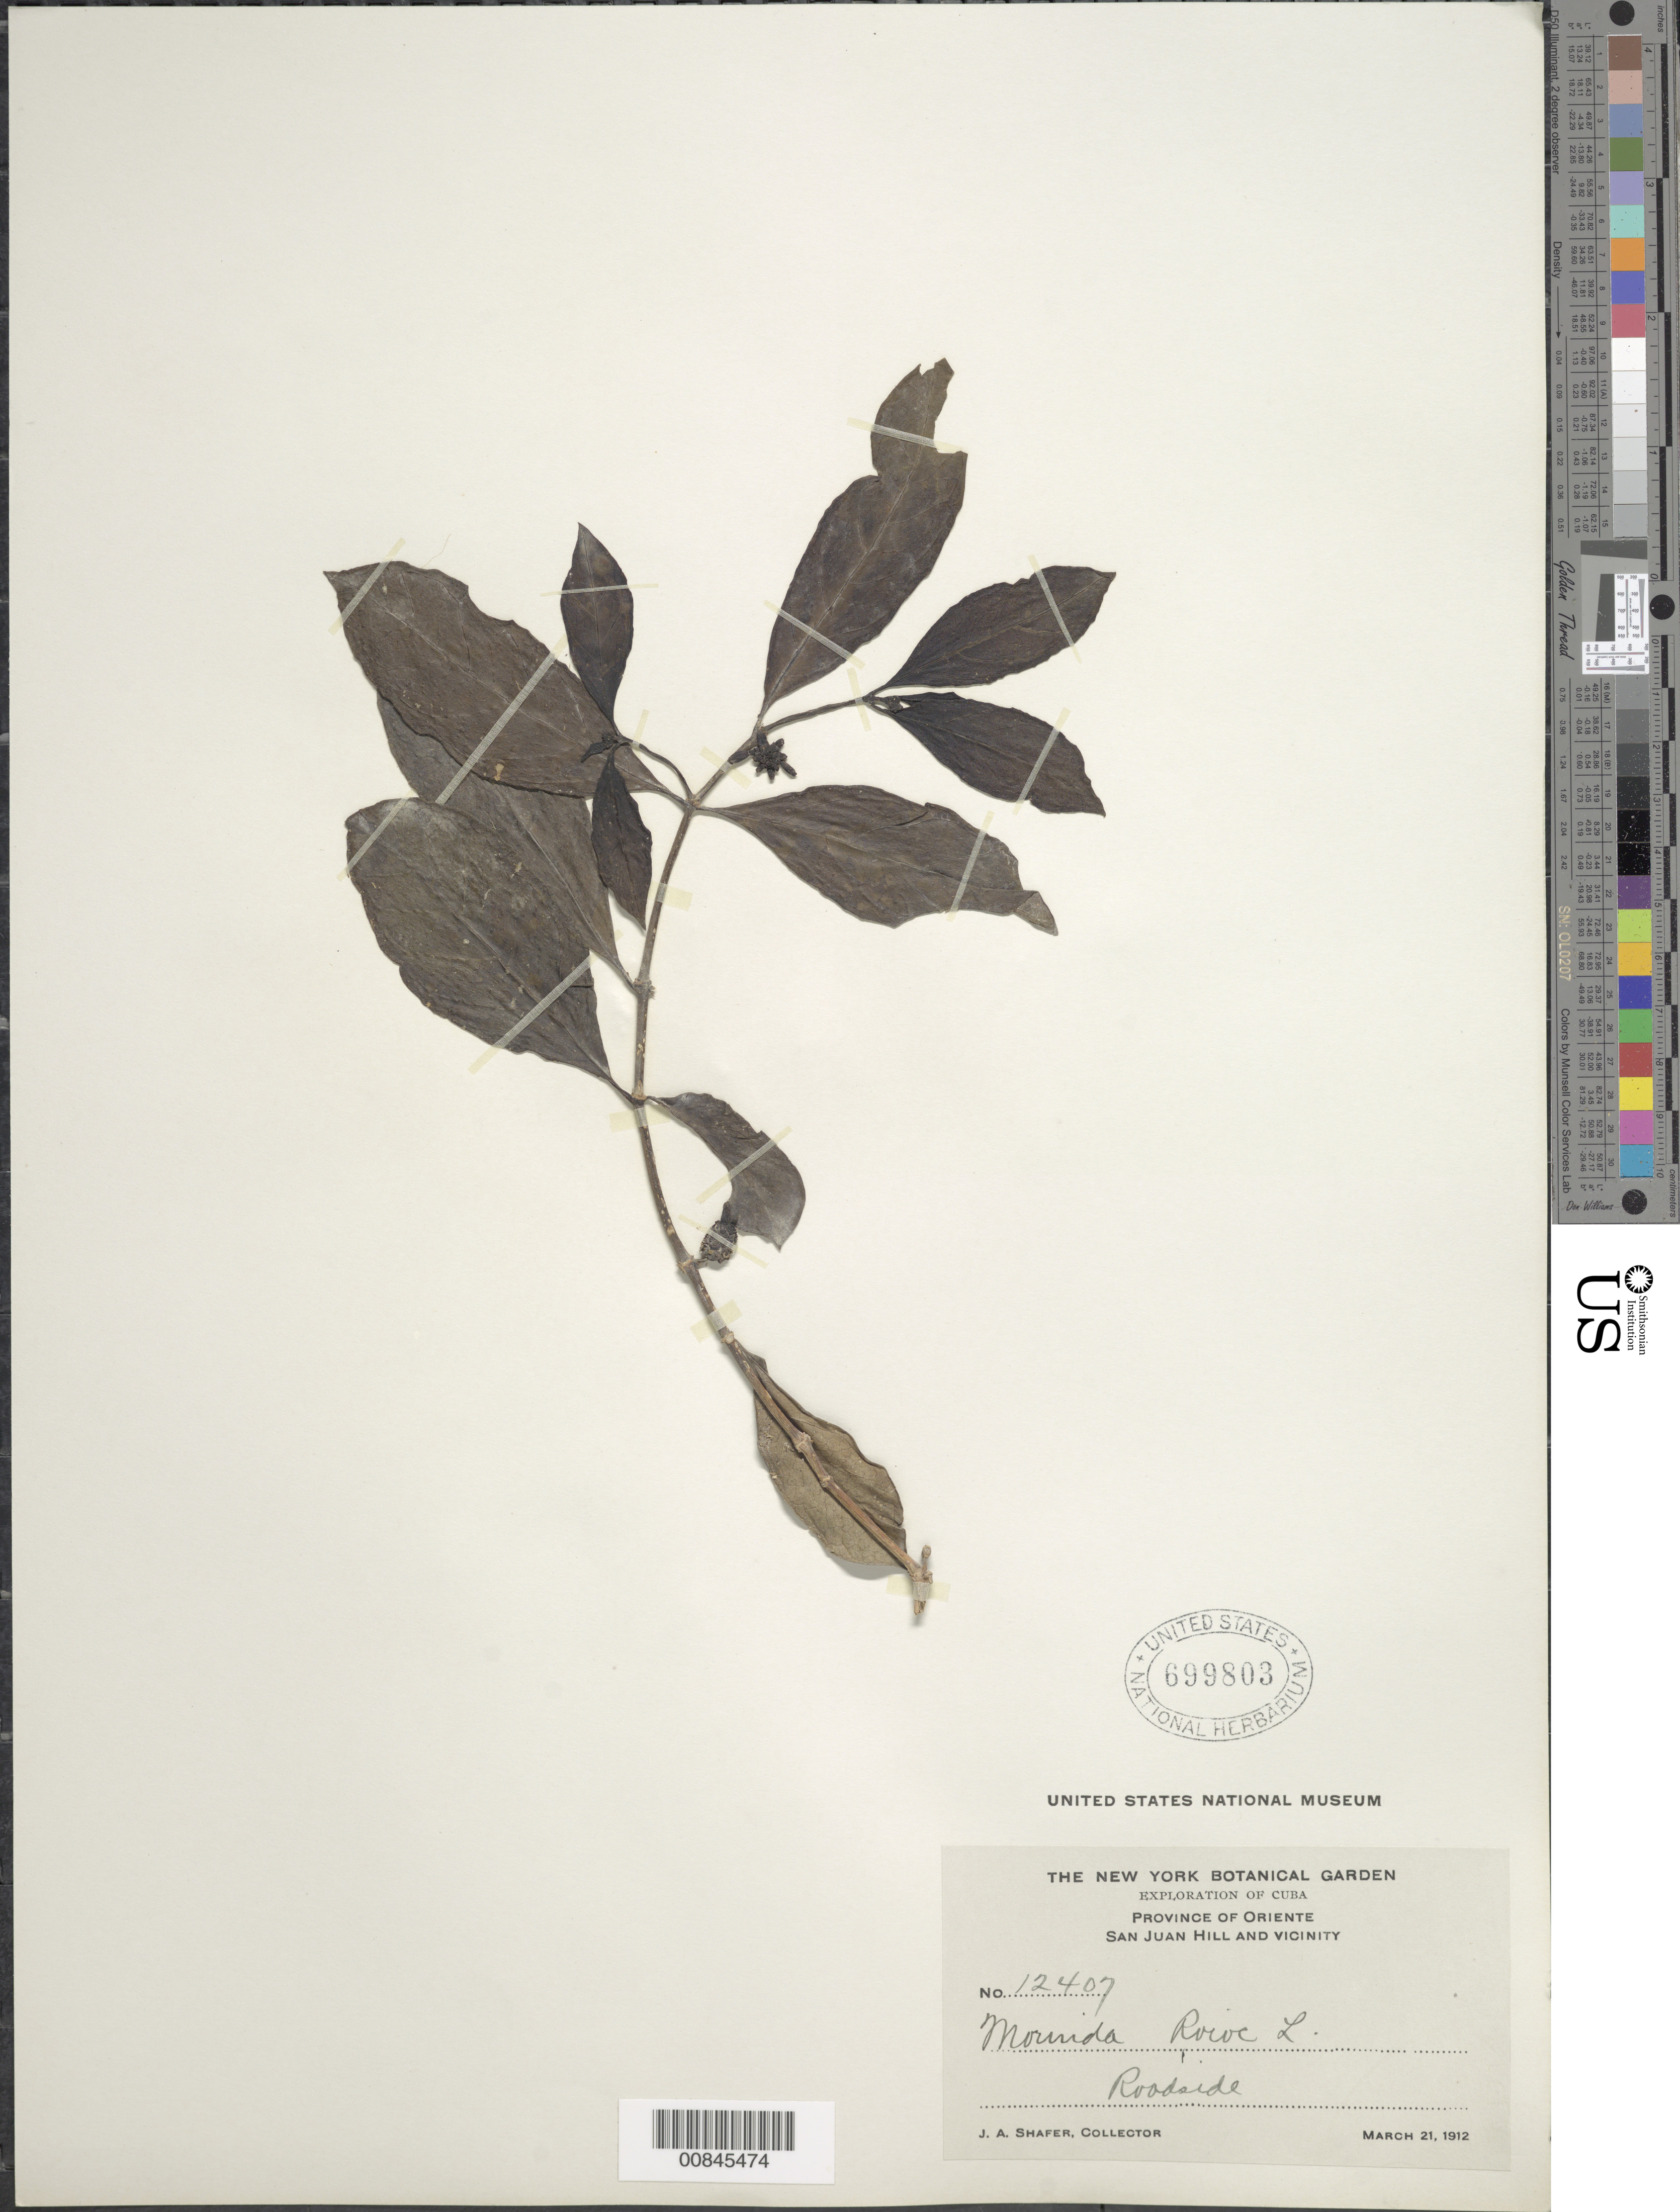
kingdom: Plantae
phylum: Tracheophyta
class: Magnoliopsida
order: Gentianales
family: Rubiaceae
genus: Morinda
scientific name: Morinda royoc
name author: L.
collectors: J. A. Shafer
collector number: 12407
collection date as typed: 21 Mar 1912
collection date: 1912-03-21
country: Cuba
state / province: Oriente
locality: San Juan Hill and vicinity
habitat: Roadside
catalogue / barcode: US 699803